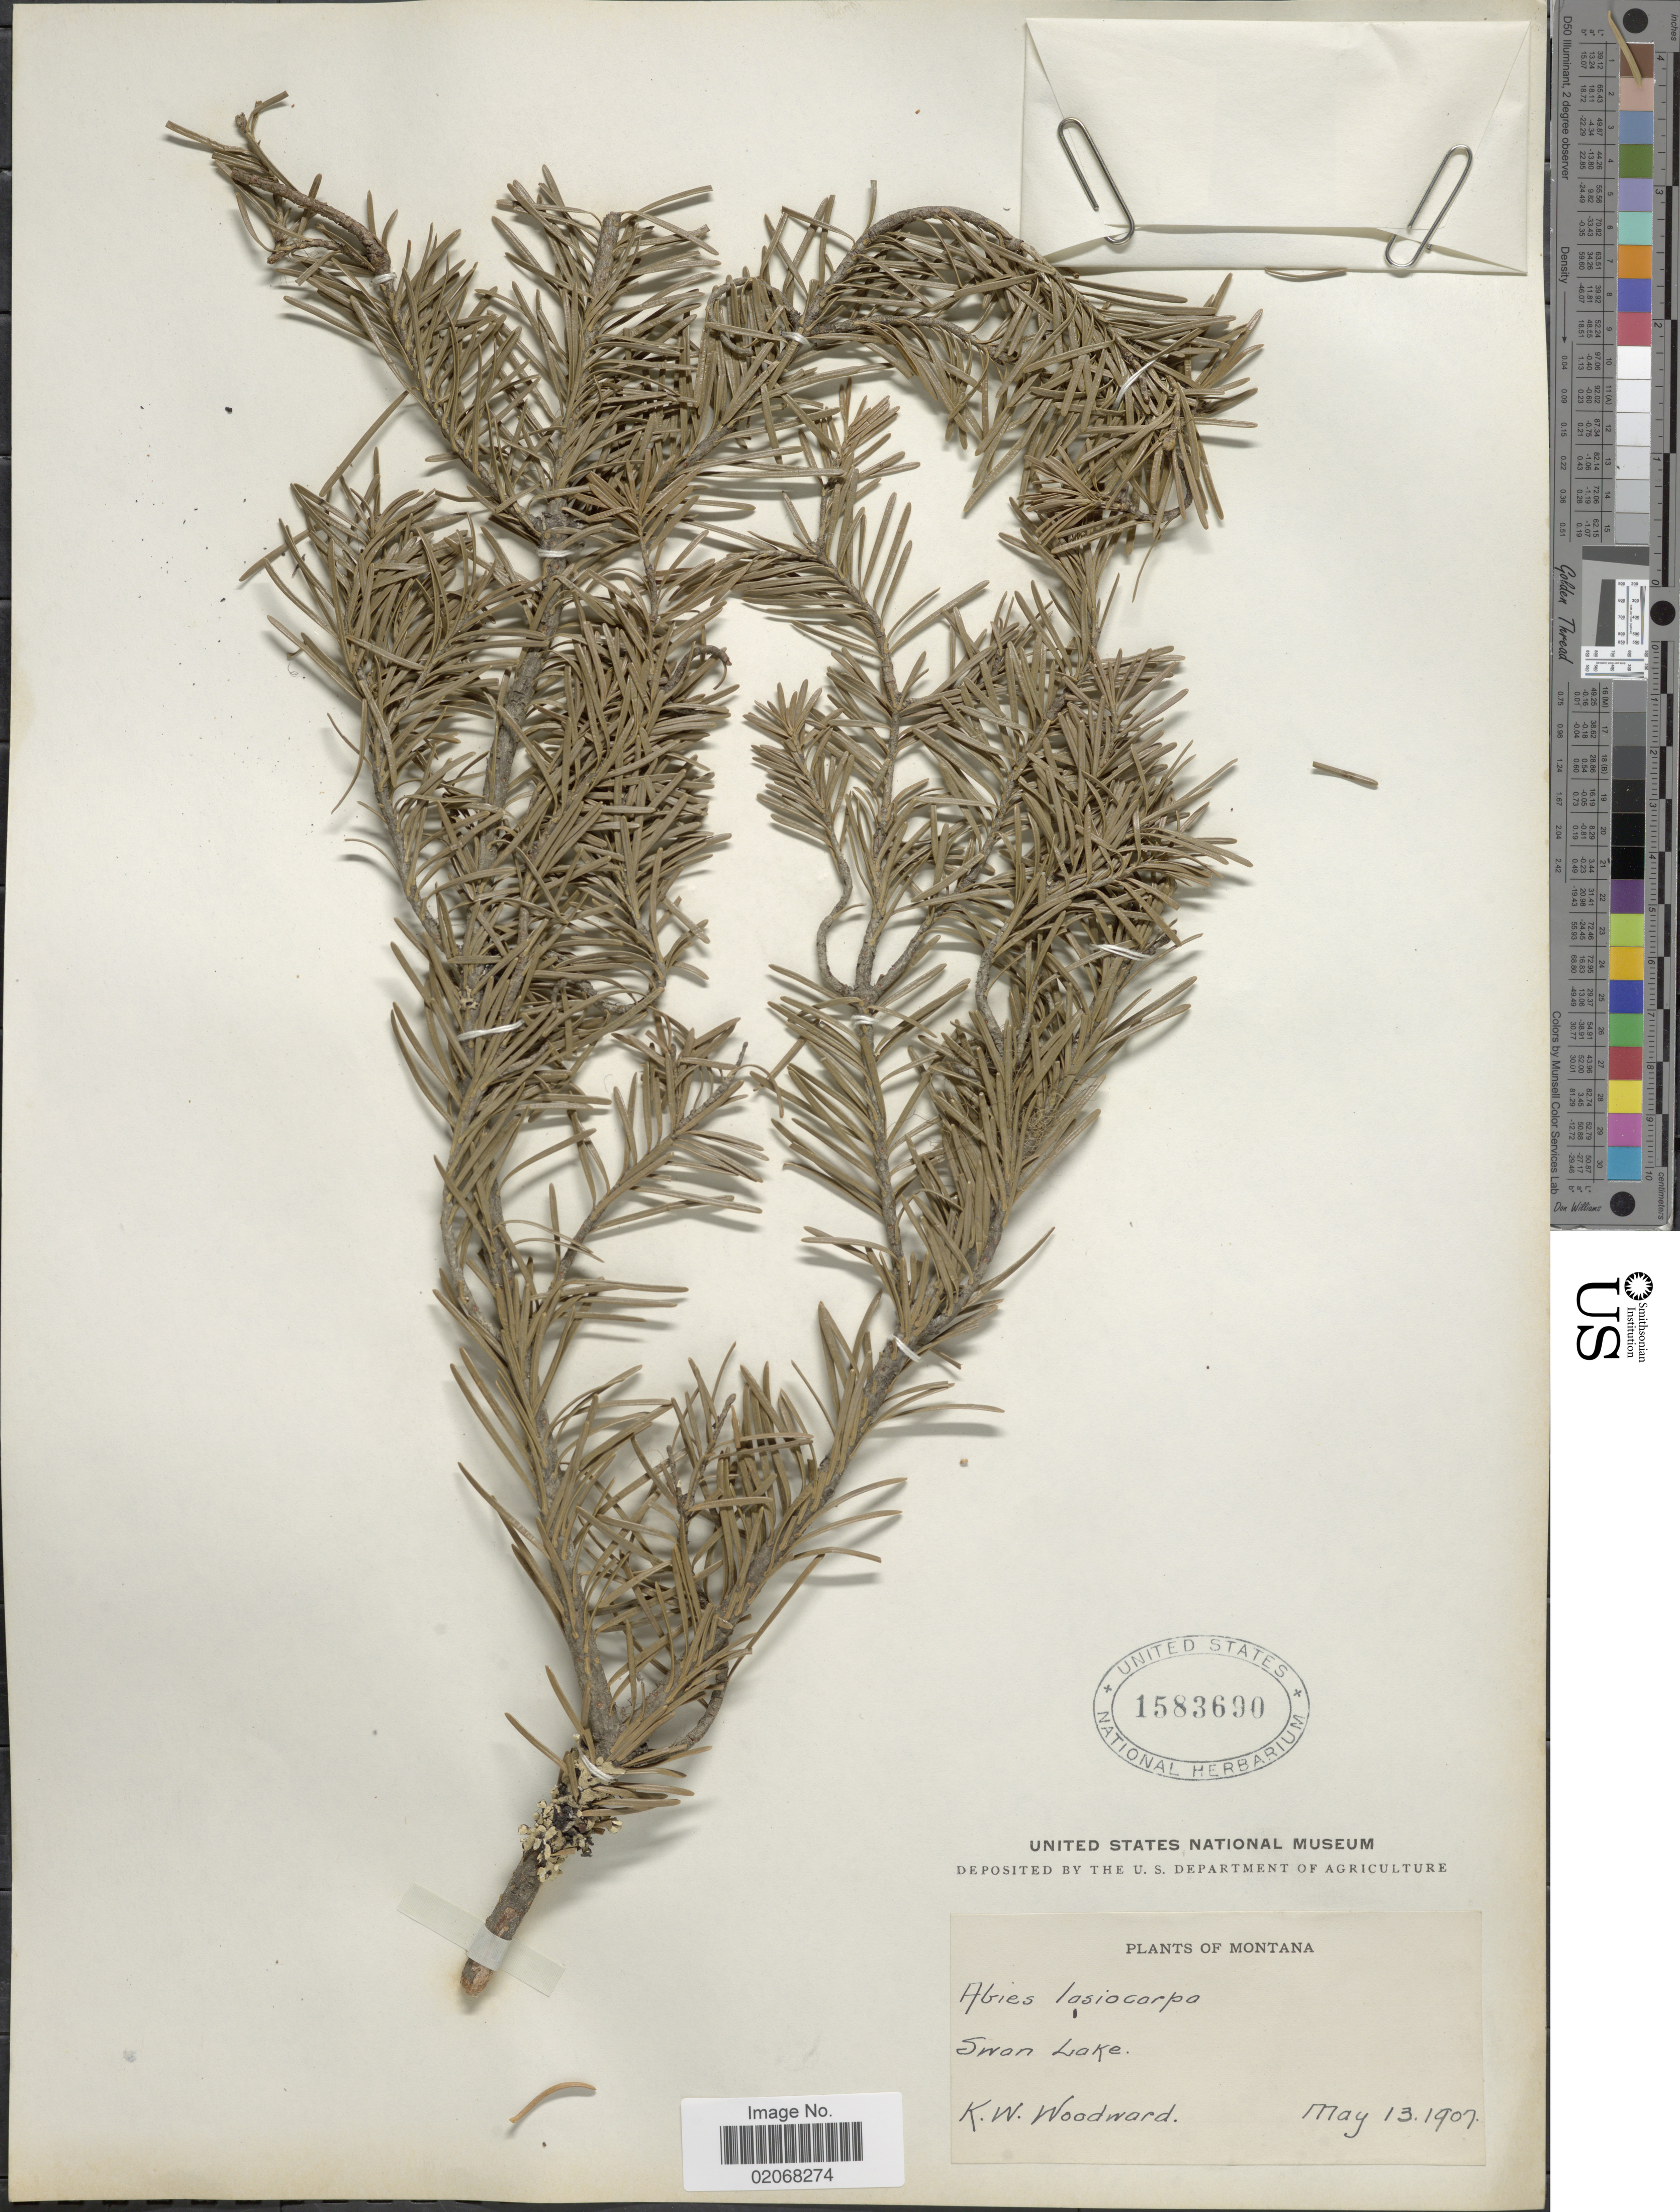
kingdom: Plantae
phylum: Tracheophyta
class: Pinopsida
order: Pinales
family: Pinaceae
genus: Abies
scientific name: Abies lasiocarpa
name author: (Hook.) Nutt.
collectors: K. Woodward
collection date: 1907-05-13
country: United States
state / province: Montana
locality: Swan Lake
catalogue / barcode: US 1583690